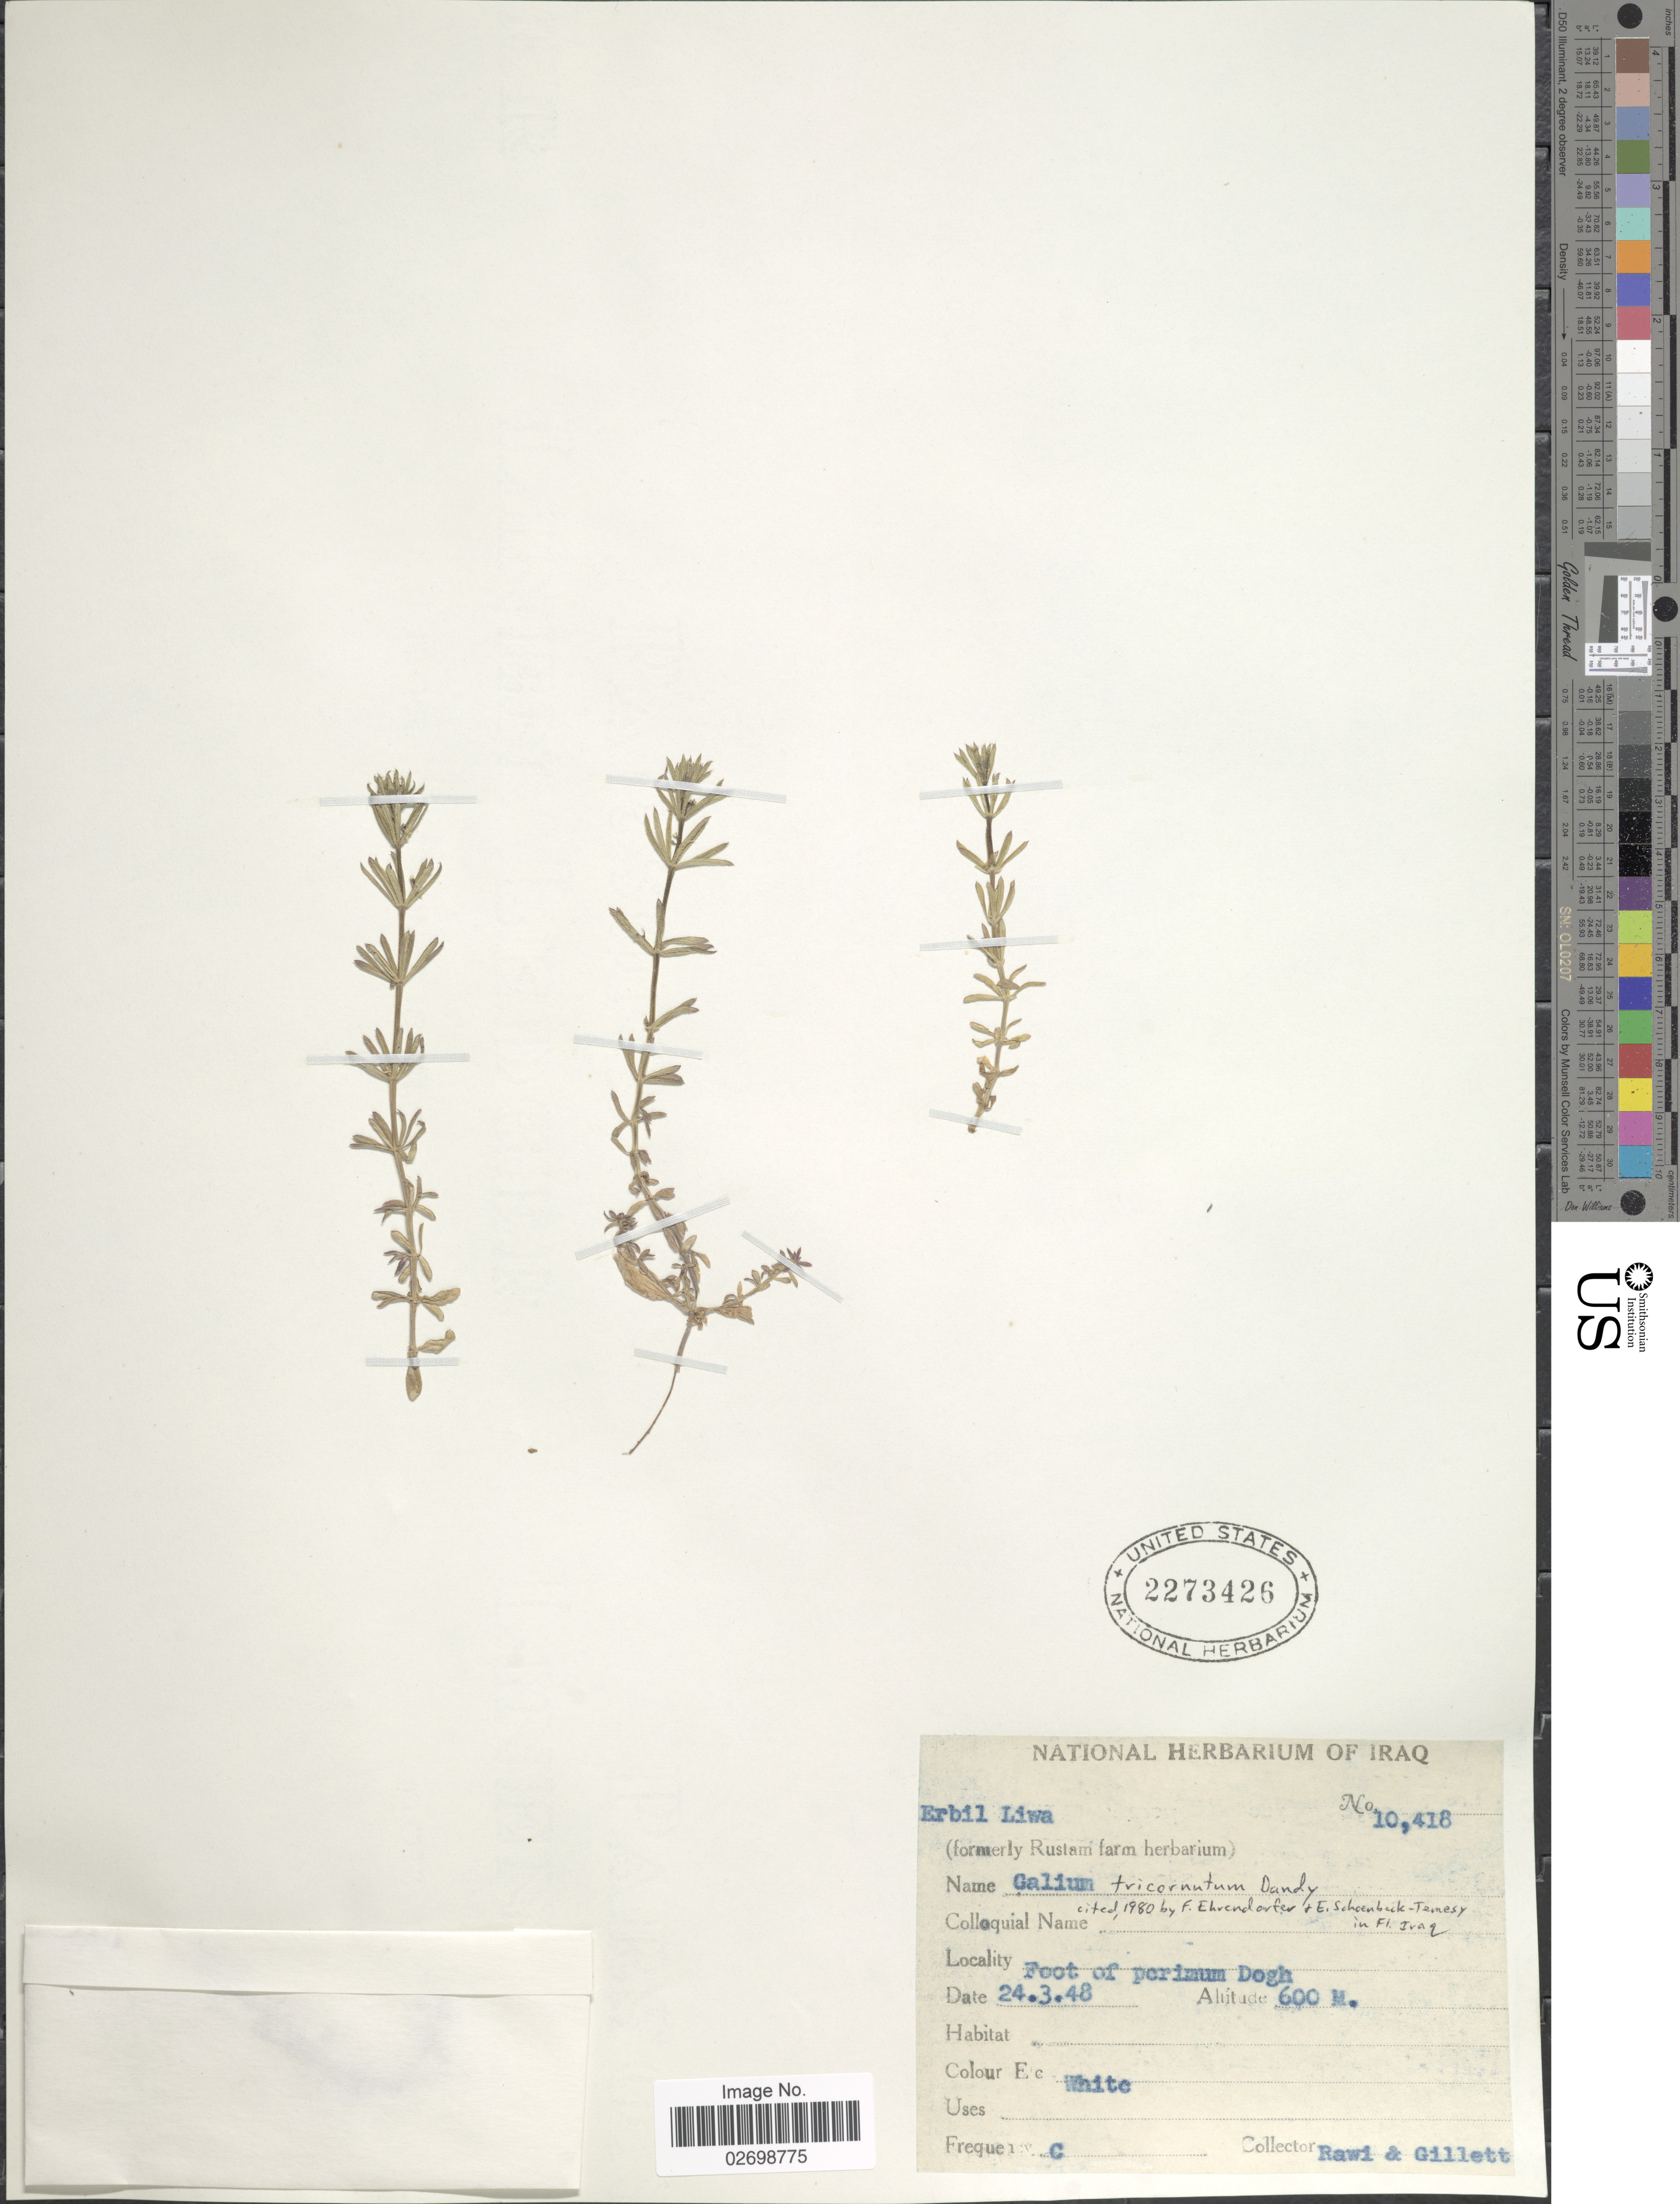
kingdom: Plantae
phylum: Tracheophyta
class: Magnoliopsida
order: Gentianales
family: Rubiaceae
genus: Galium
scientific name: Galium tricornutum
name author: Dandy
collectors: -. Rawi & Gillett, --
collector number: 10418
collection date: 1948-03-24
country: Iraq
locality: Foot of perimum Dogh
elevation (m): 600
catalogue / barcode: US 2273426